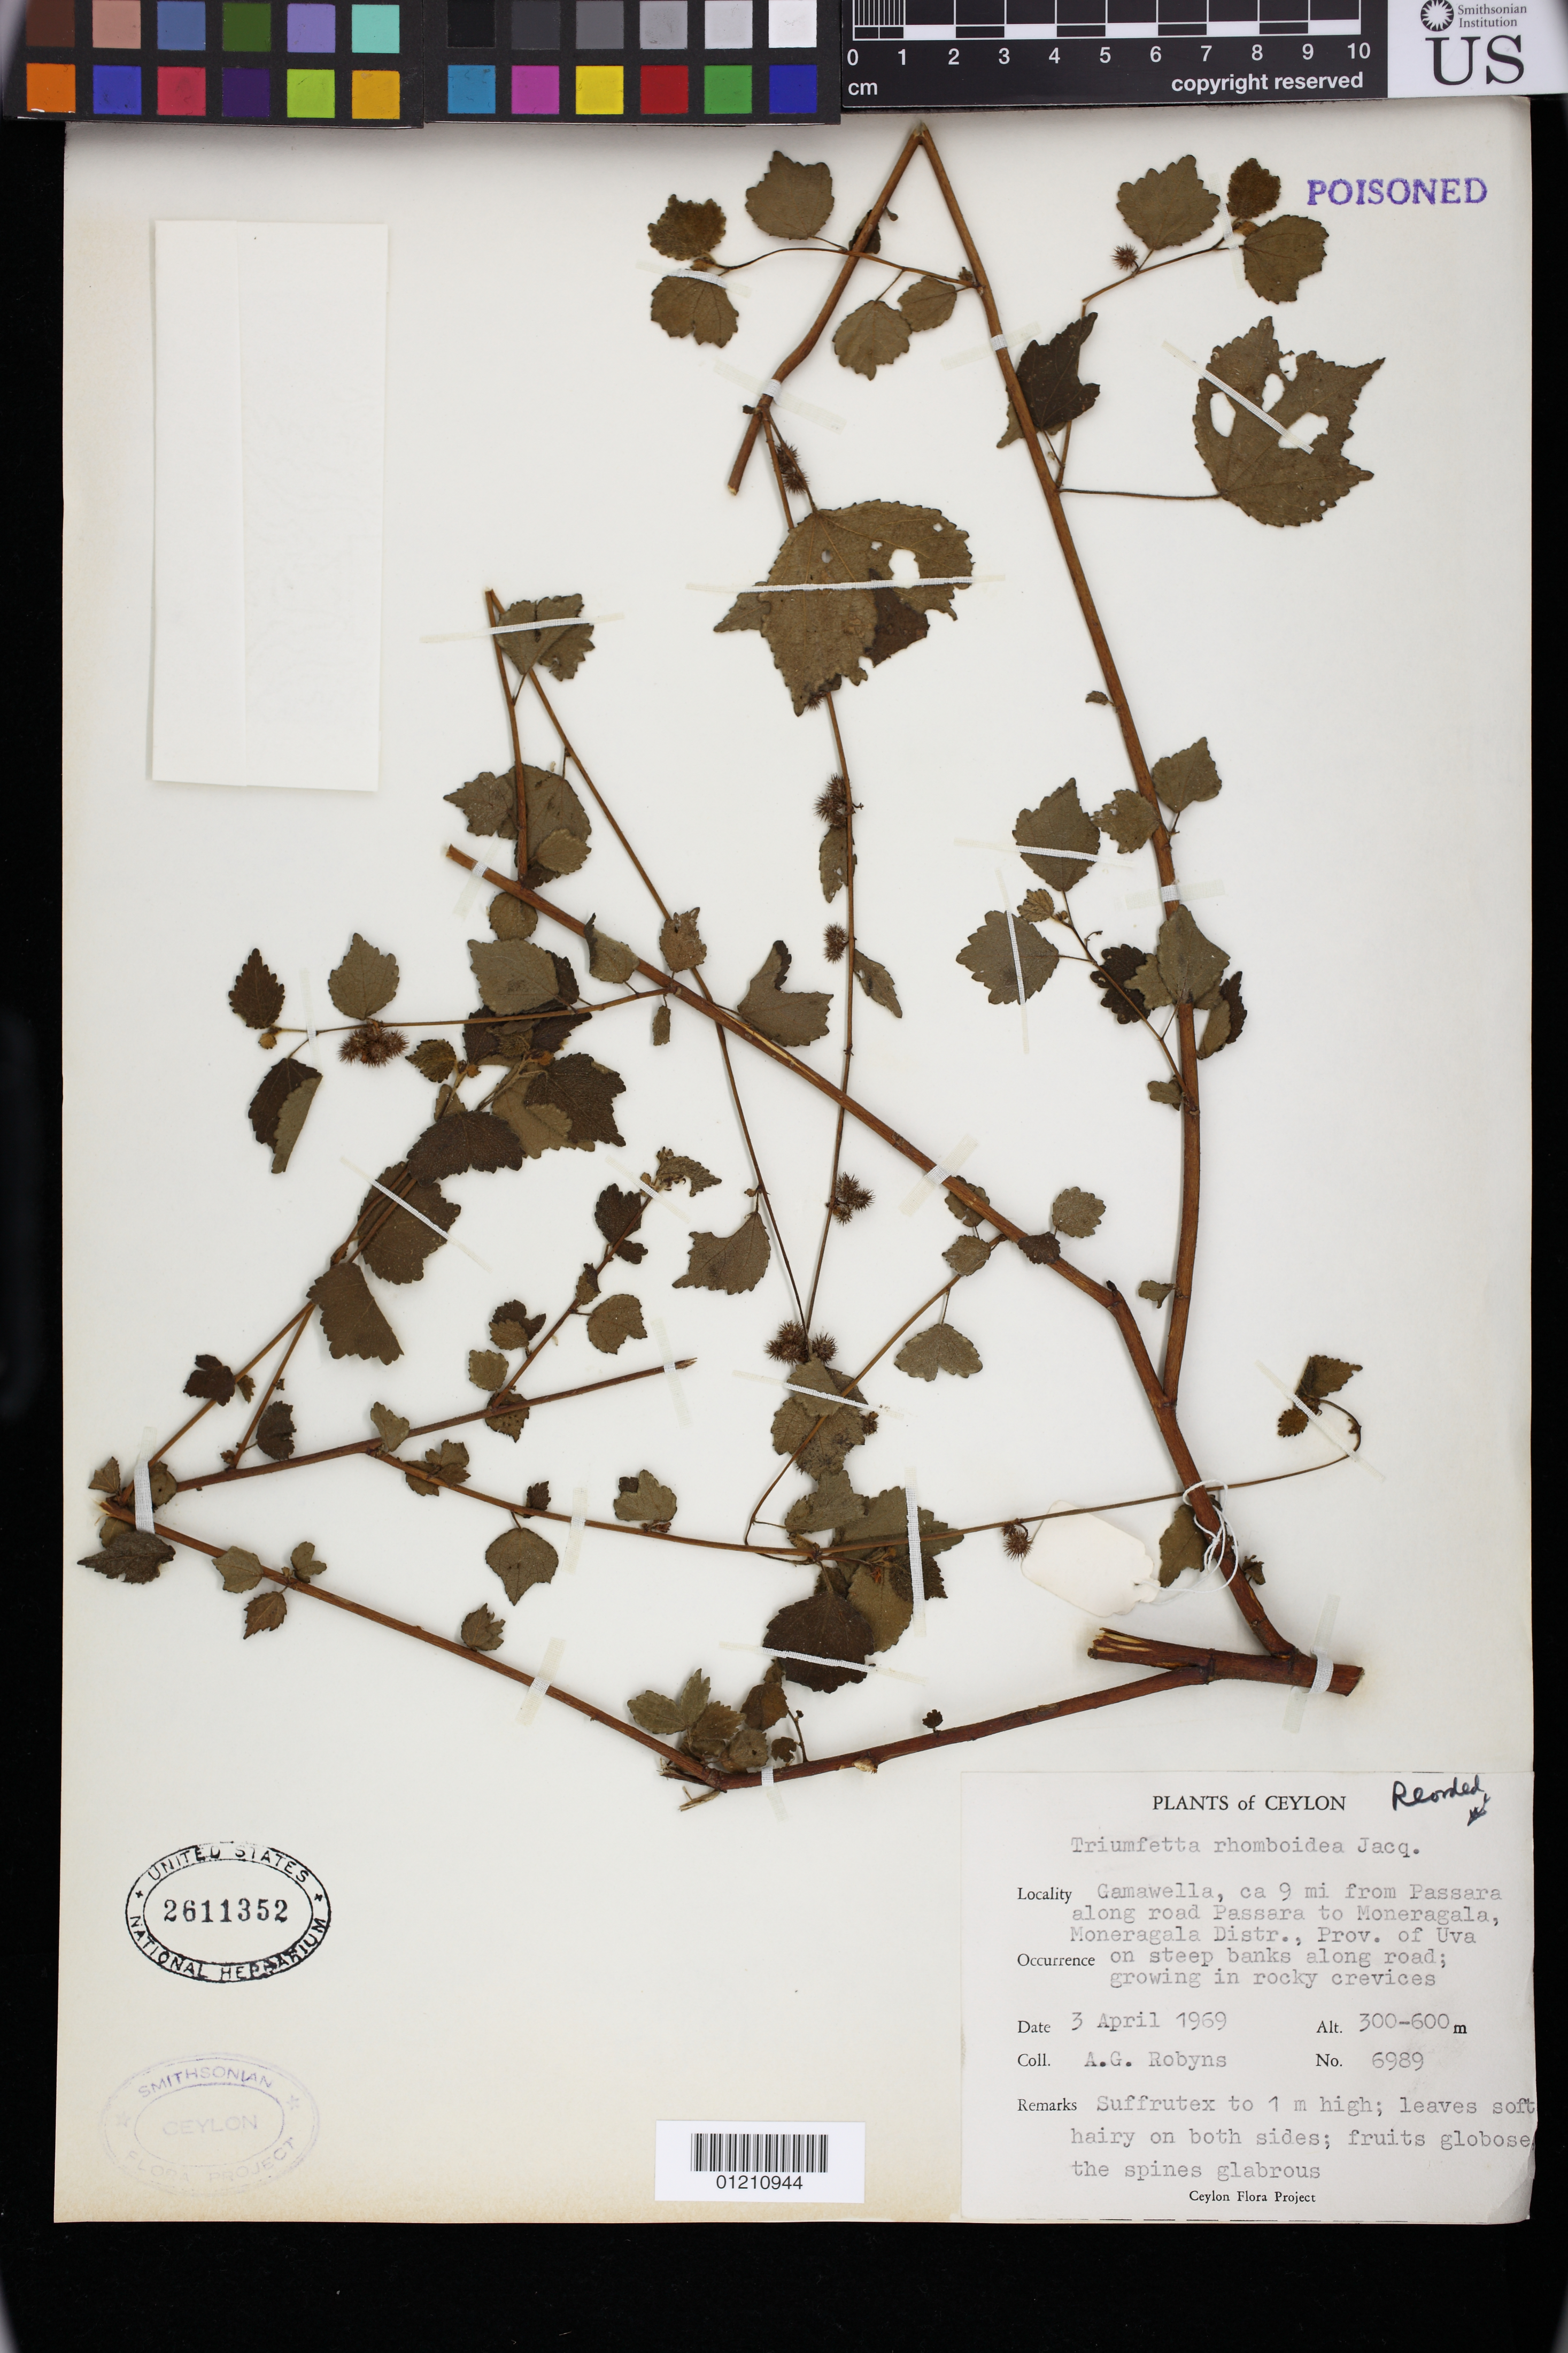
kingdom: Plantae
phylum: Tracheophyta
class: Magnoliopsida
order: Malvales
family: Malvaceae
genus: Triumfetta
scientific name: Triumfetta rhomboidea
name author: Jacq.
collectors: A. G. Robyns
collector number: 6989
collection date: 1969-04-03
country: Sri Lanka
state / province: Uva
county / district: Moneragala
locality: Gamawella, ca 9 mi from Passara along road Passara to Moneragala,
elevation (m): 300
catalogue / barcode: US 2611352